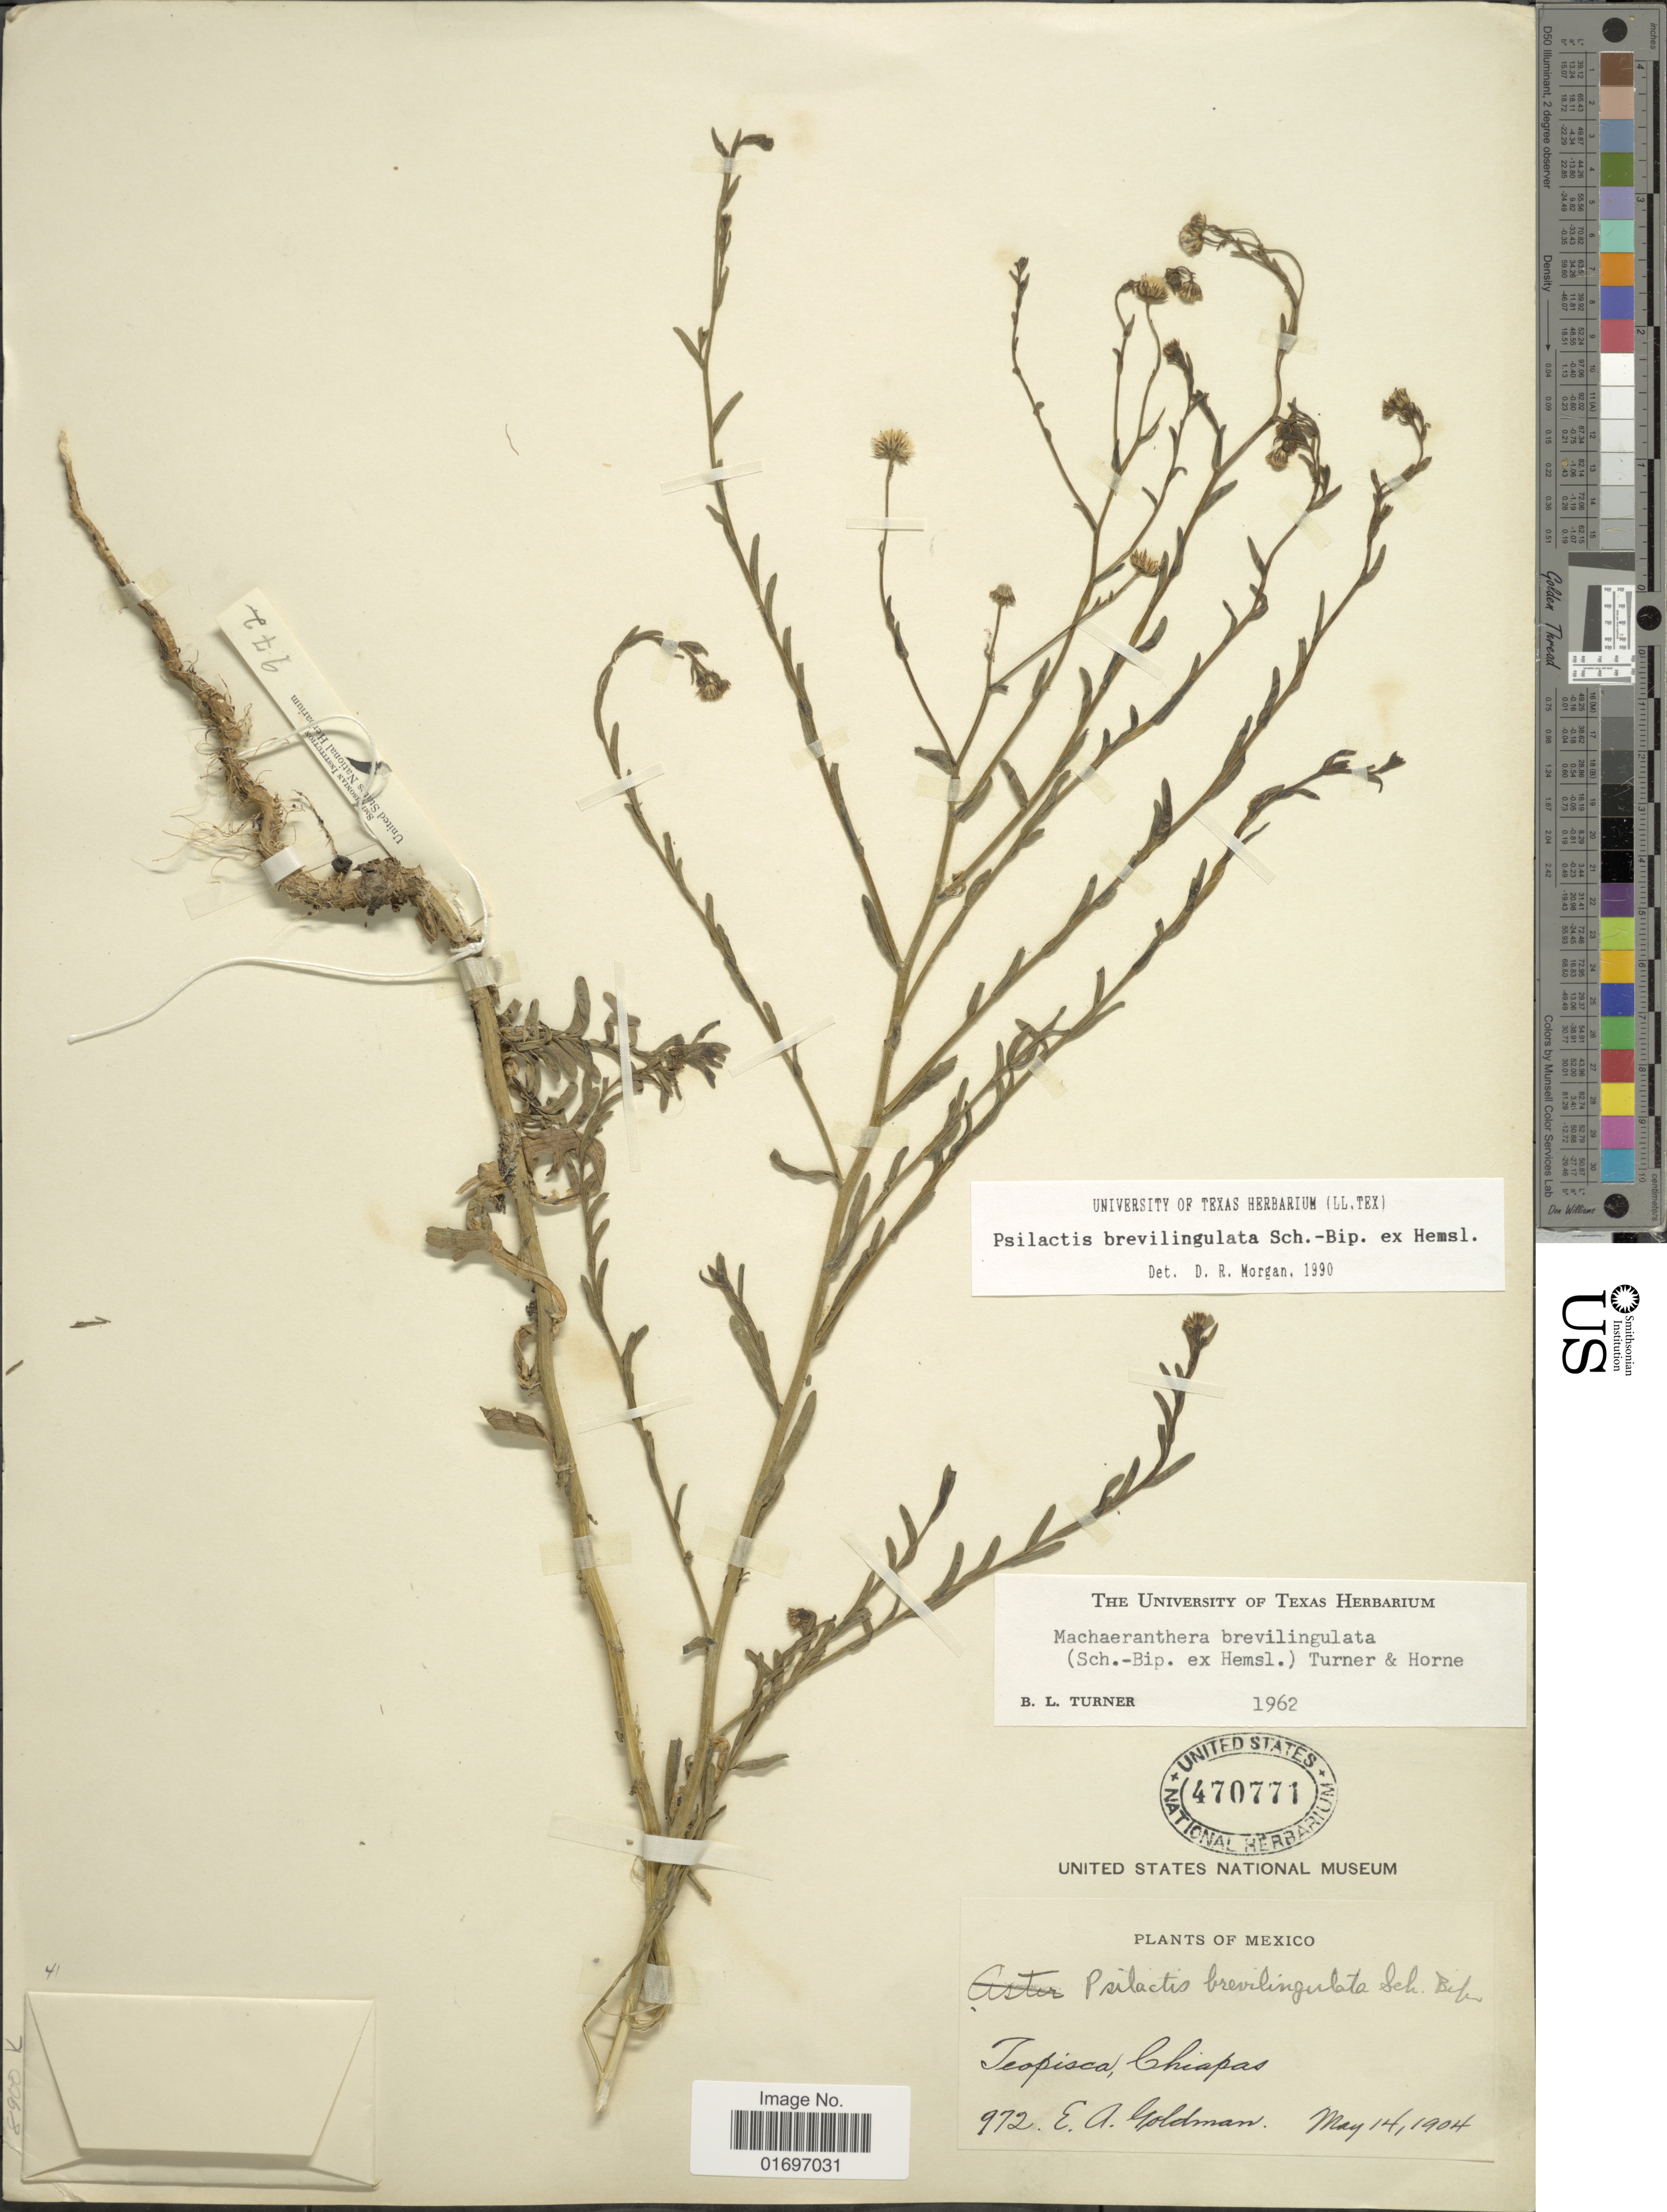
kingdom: Plantae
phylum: Tracheophyta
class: Magnoliopsida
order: Asterales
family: Asteraceae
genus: Psilactis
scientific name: Psilactis brevilingulata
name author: Sch. Bip. ex Hemsl.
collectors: E. A. Goldman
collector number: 972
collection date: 1904-05-14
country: Mexico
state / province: Chiapas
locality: Teopisca, Chiapas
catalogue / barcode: US 470771